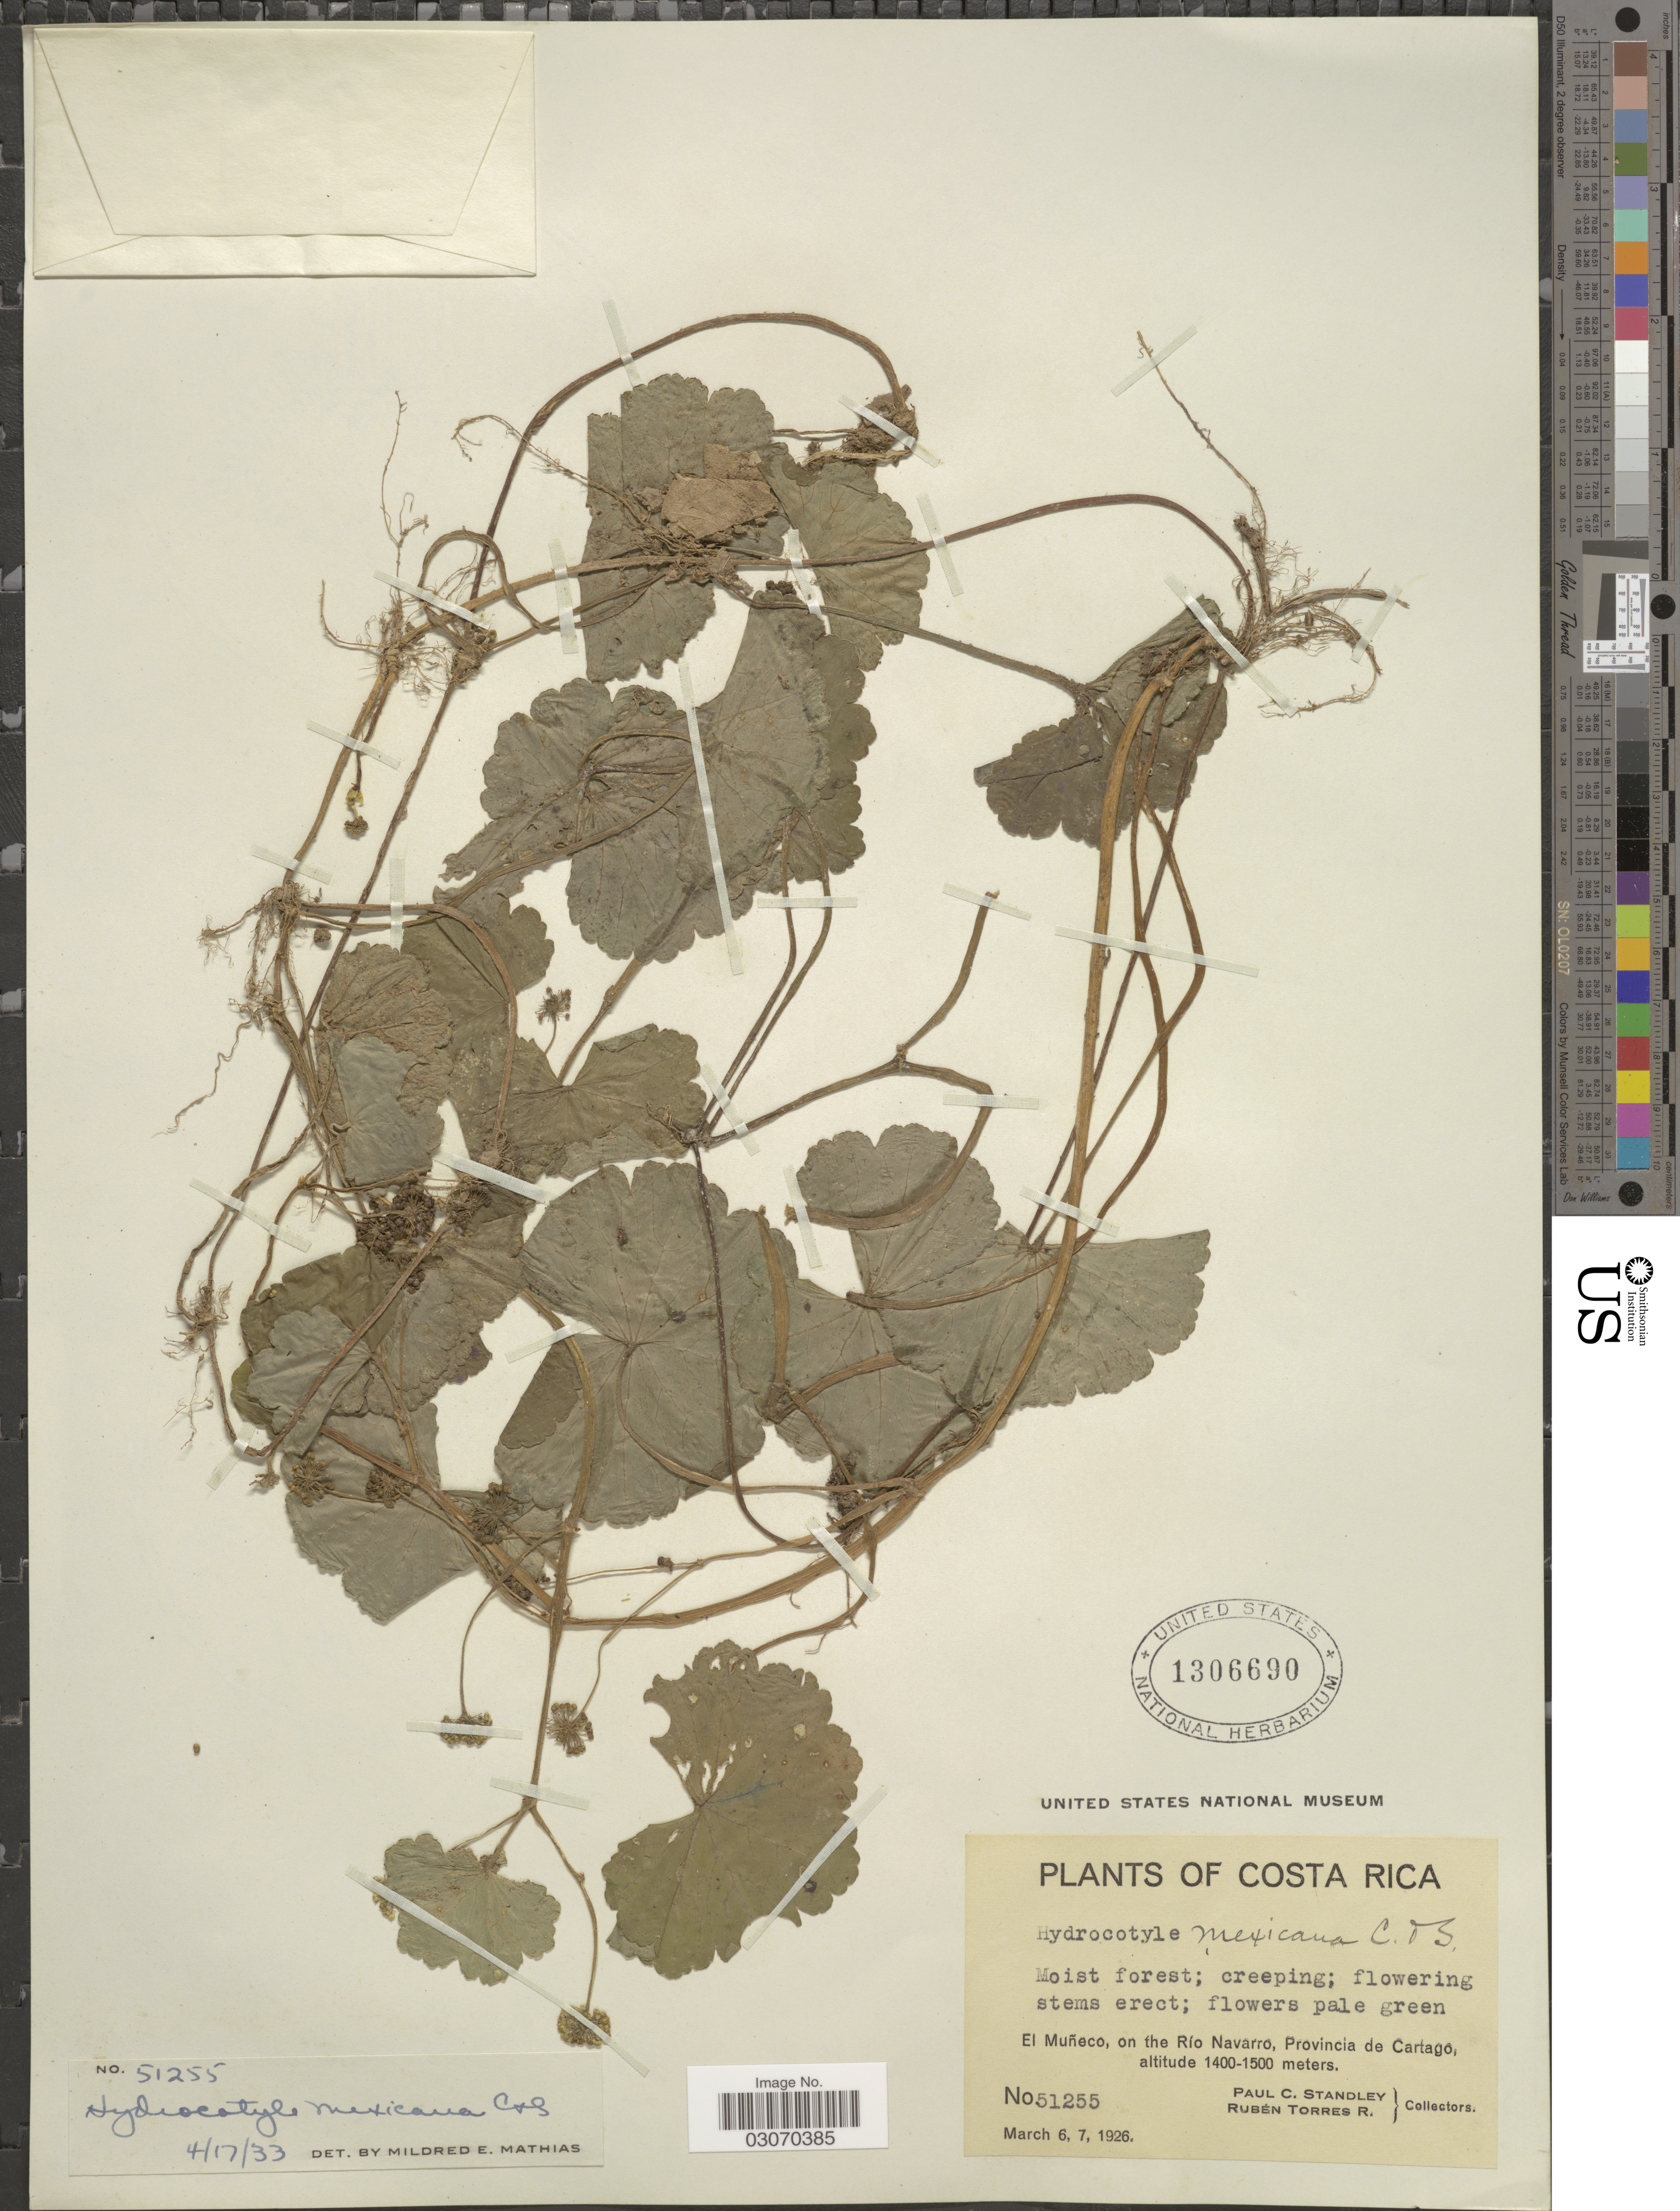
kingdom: Plantae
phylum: Tracheophyta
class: Magnoliopsida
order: Apiales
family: Araliaceae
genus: Hydrocotyle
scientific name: Hydrocotyle mexicana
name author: Schltdl. & Cham.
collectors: P. C. Standley & R. Torres Rojas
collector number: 51255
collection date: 1926-03-06/1926-03-07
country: Costa Rica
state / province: Cartago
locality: El Muñeco, on the Río Navarro.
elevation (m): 1400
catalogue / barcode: US 1306690